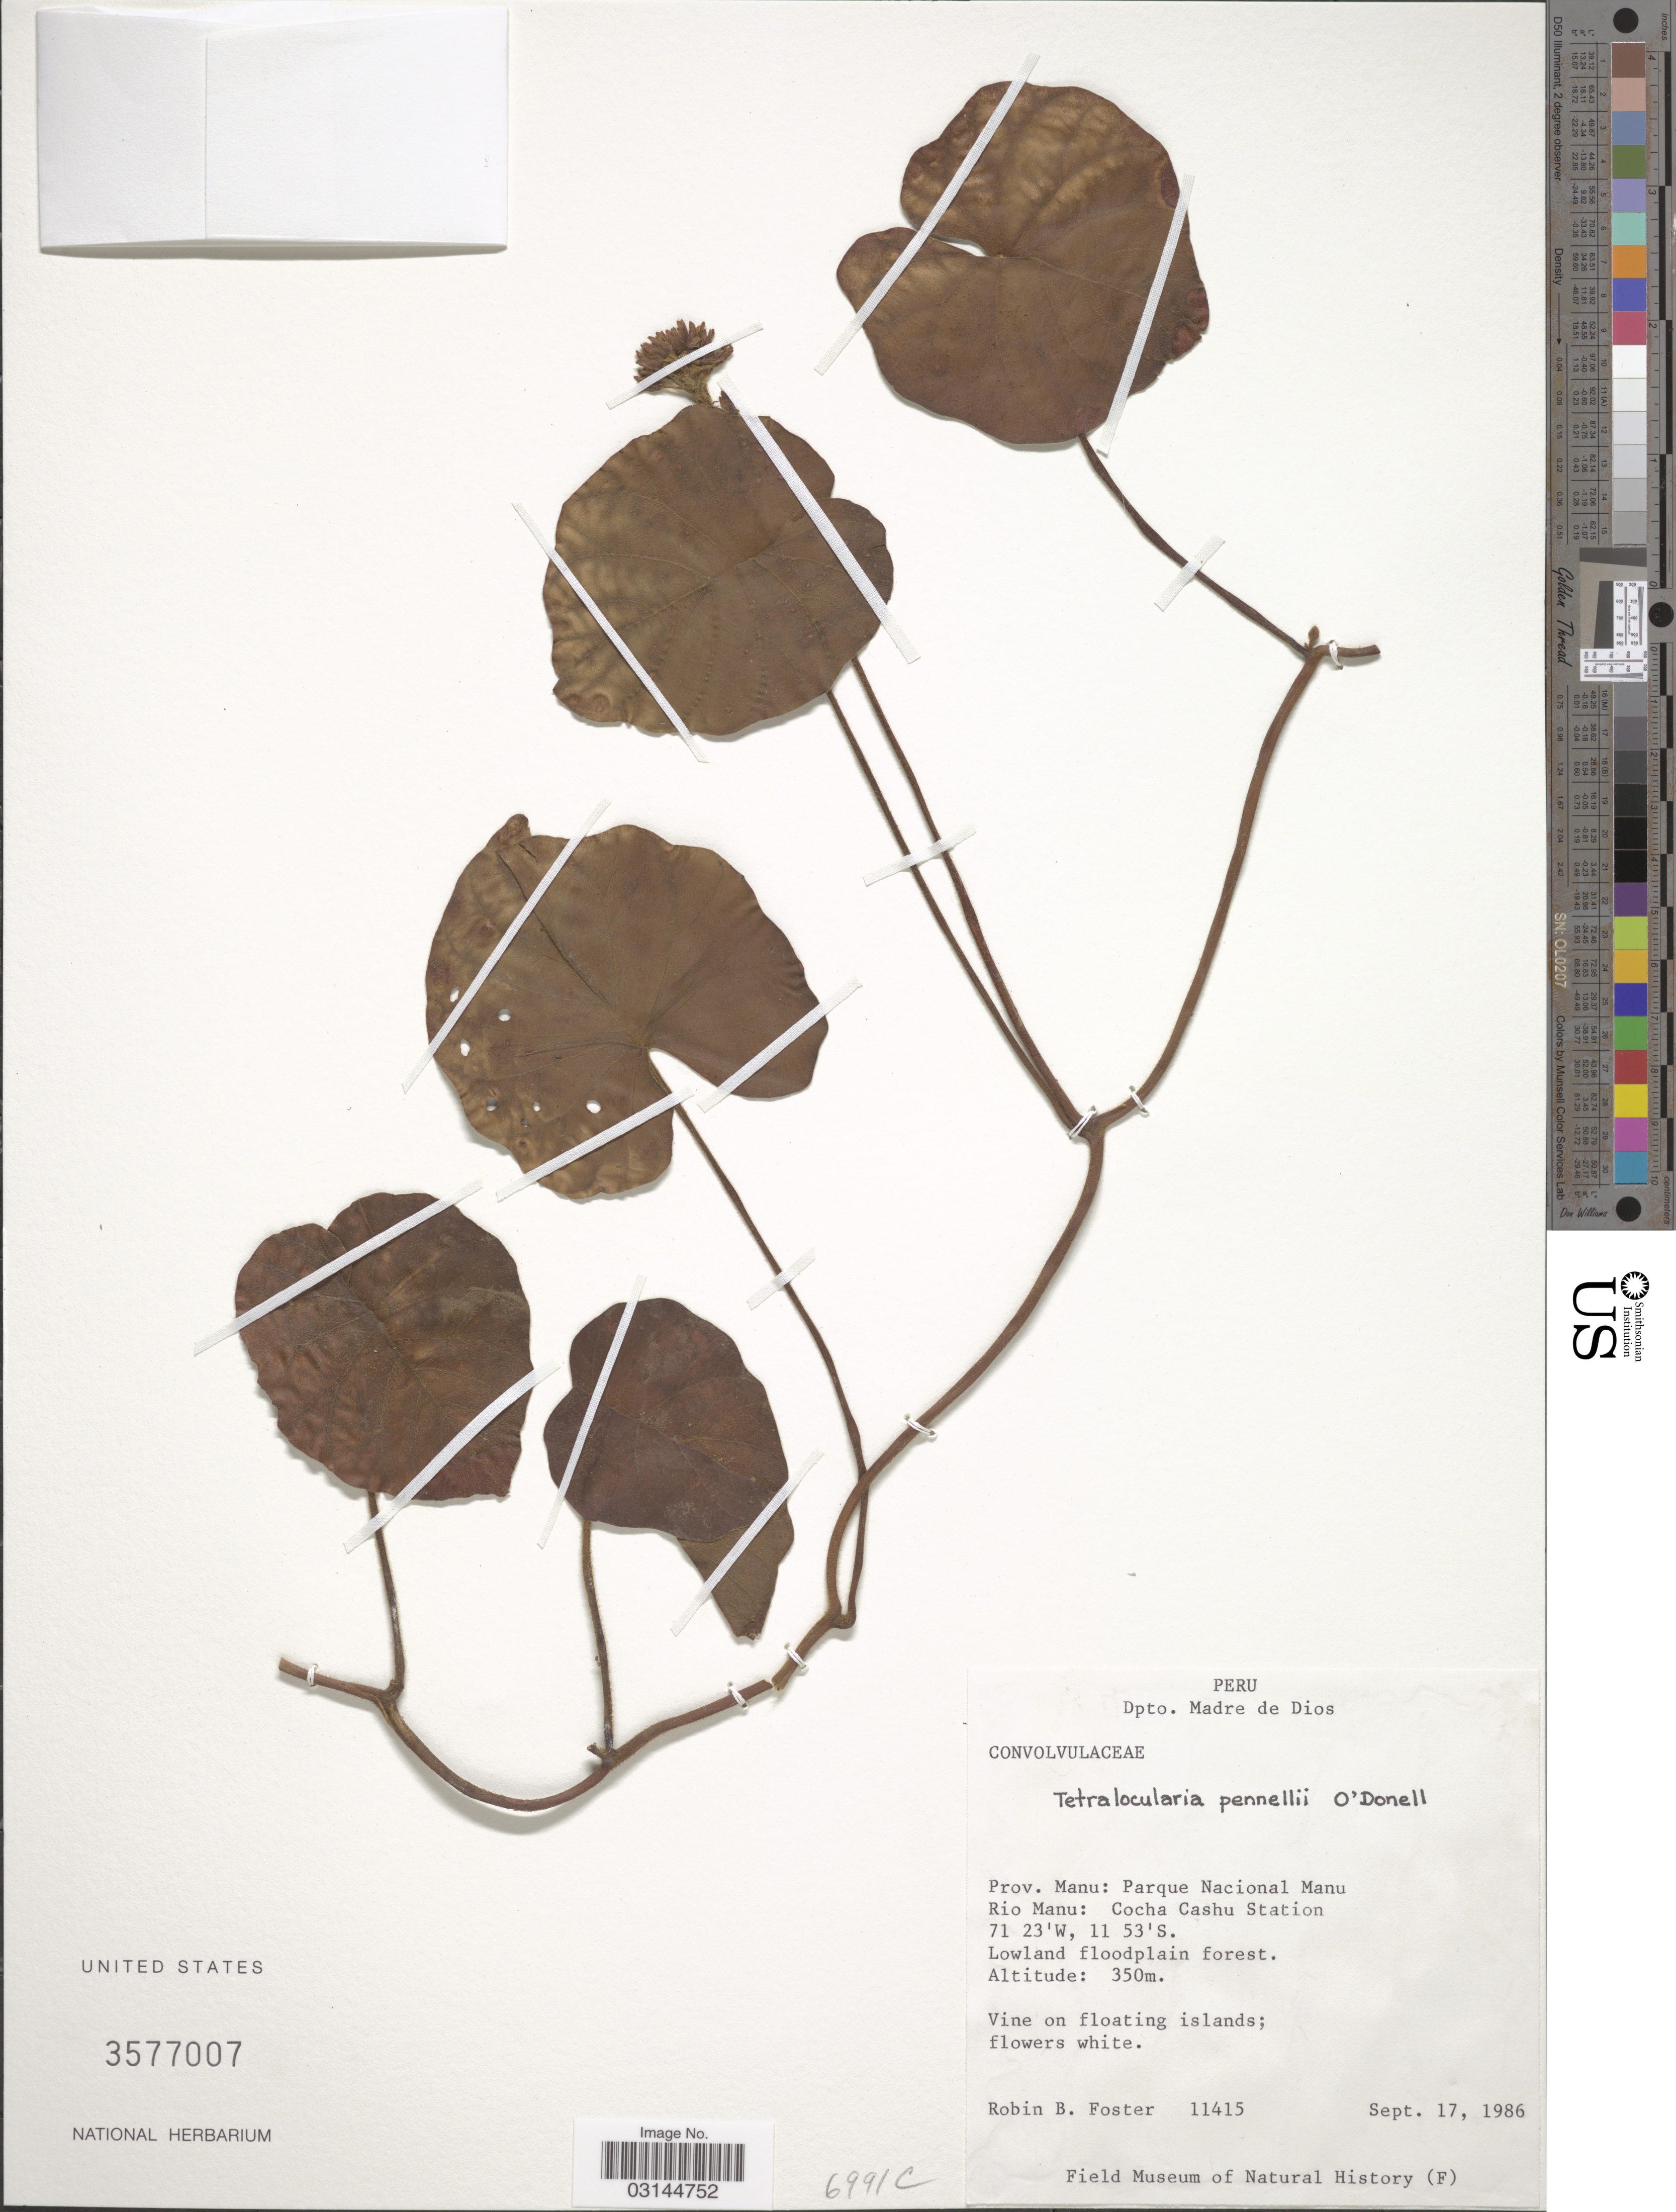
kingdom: Plantae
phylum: Tracheophyta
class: Magnoliopsida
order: Solanales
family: Convolvulaceae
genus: Tetralocularia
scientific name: Tetralocularia pennellii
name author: O'Donell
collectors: R. B. Foster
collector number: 11415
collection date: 1986-09-17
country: Peru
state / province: Madre de Dios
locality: Prov. Manu: Parque Nacional Manu, Rio Manu: Cocha Cashu Station. Depto. Madre de Dios.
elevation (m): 350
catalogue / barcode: US 3577007